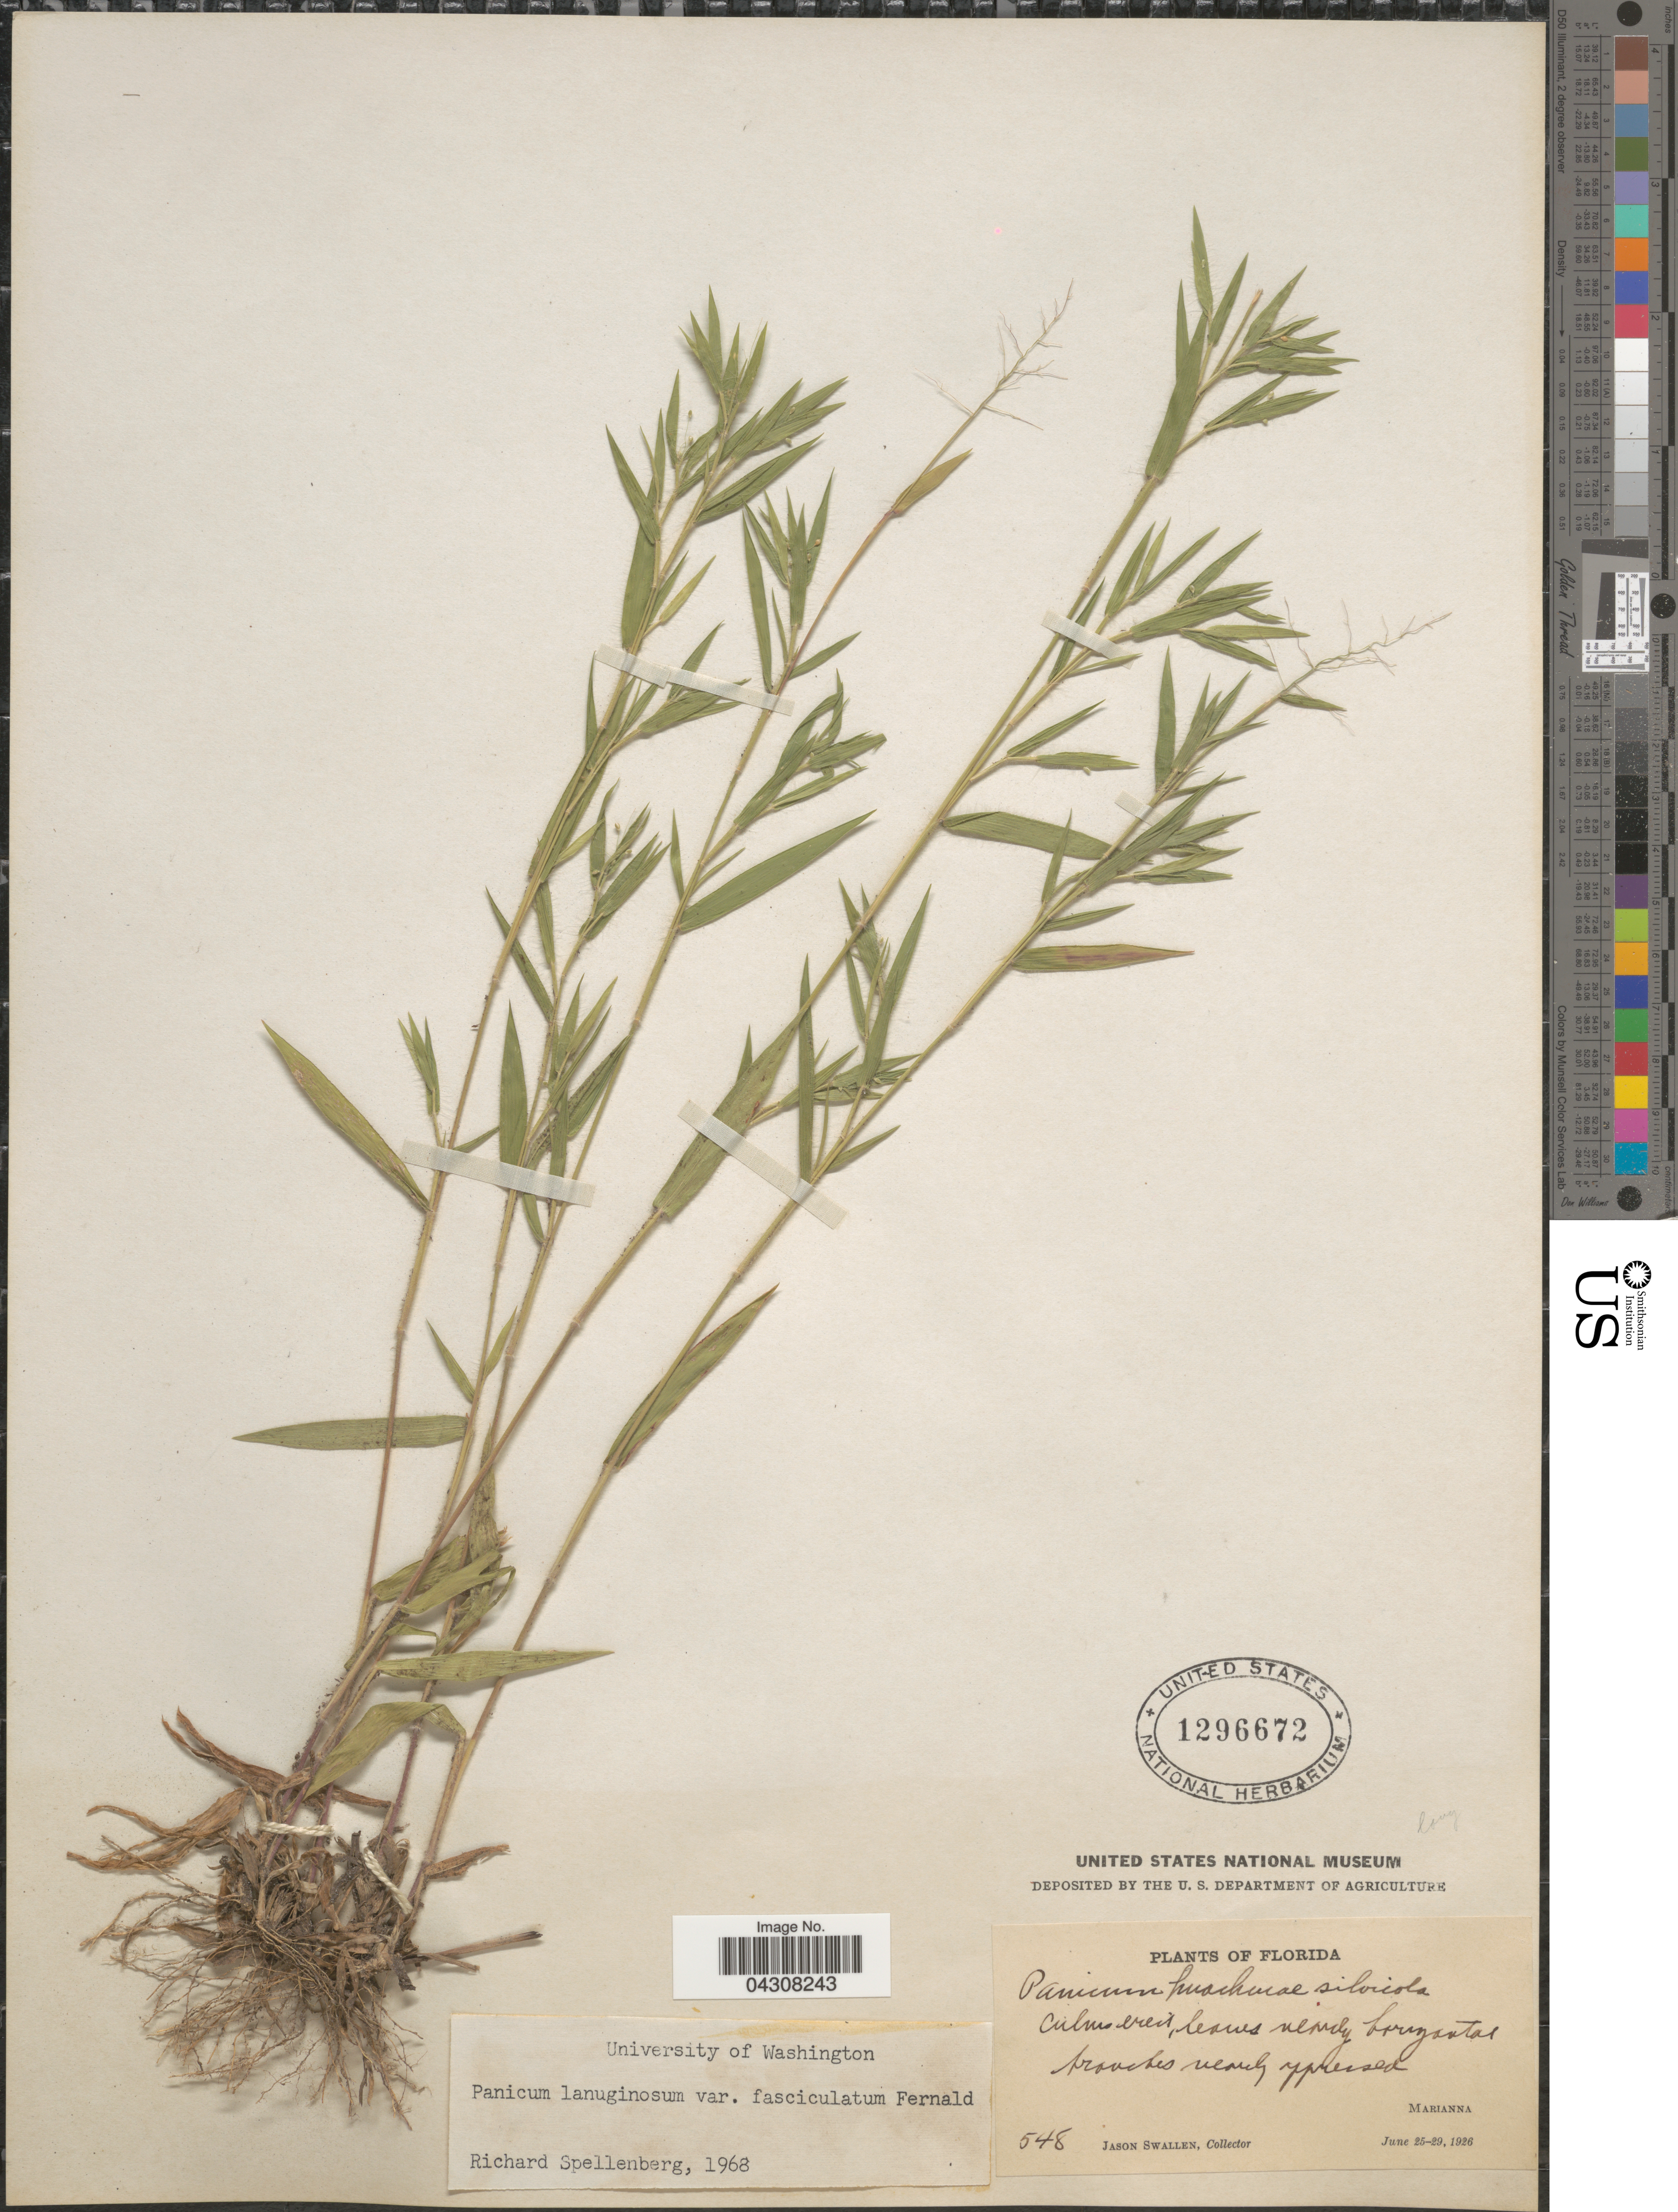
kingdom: Plantae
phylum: Tracheophyta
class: Liliopsida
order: Poales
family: Poaceae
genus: Dichanthelium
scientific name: Dichanthelium acuminatum var. acuminatum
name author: (Sw.) Gould & C.A. Clark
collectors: J. R. Swallen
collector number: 548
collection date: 1926-06-25/1926-06-29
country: United States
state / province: Florida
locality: Marianna.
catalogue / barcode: US 1296672